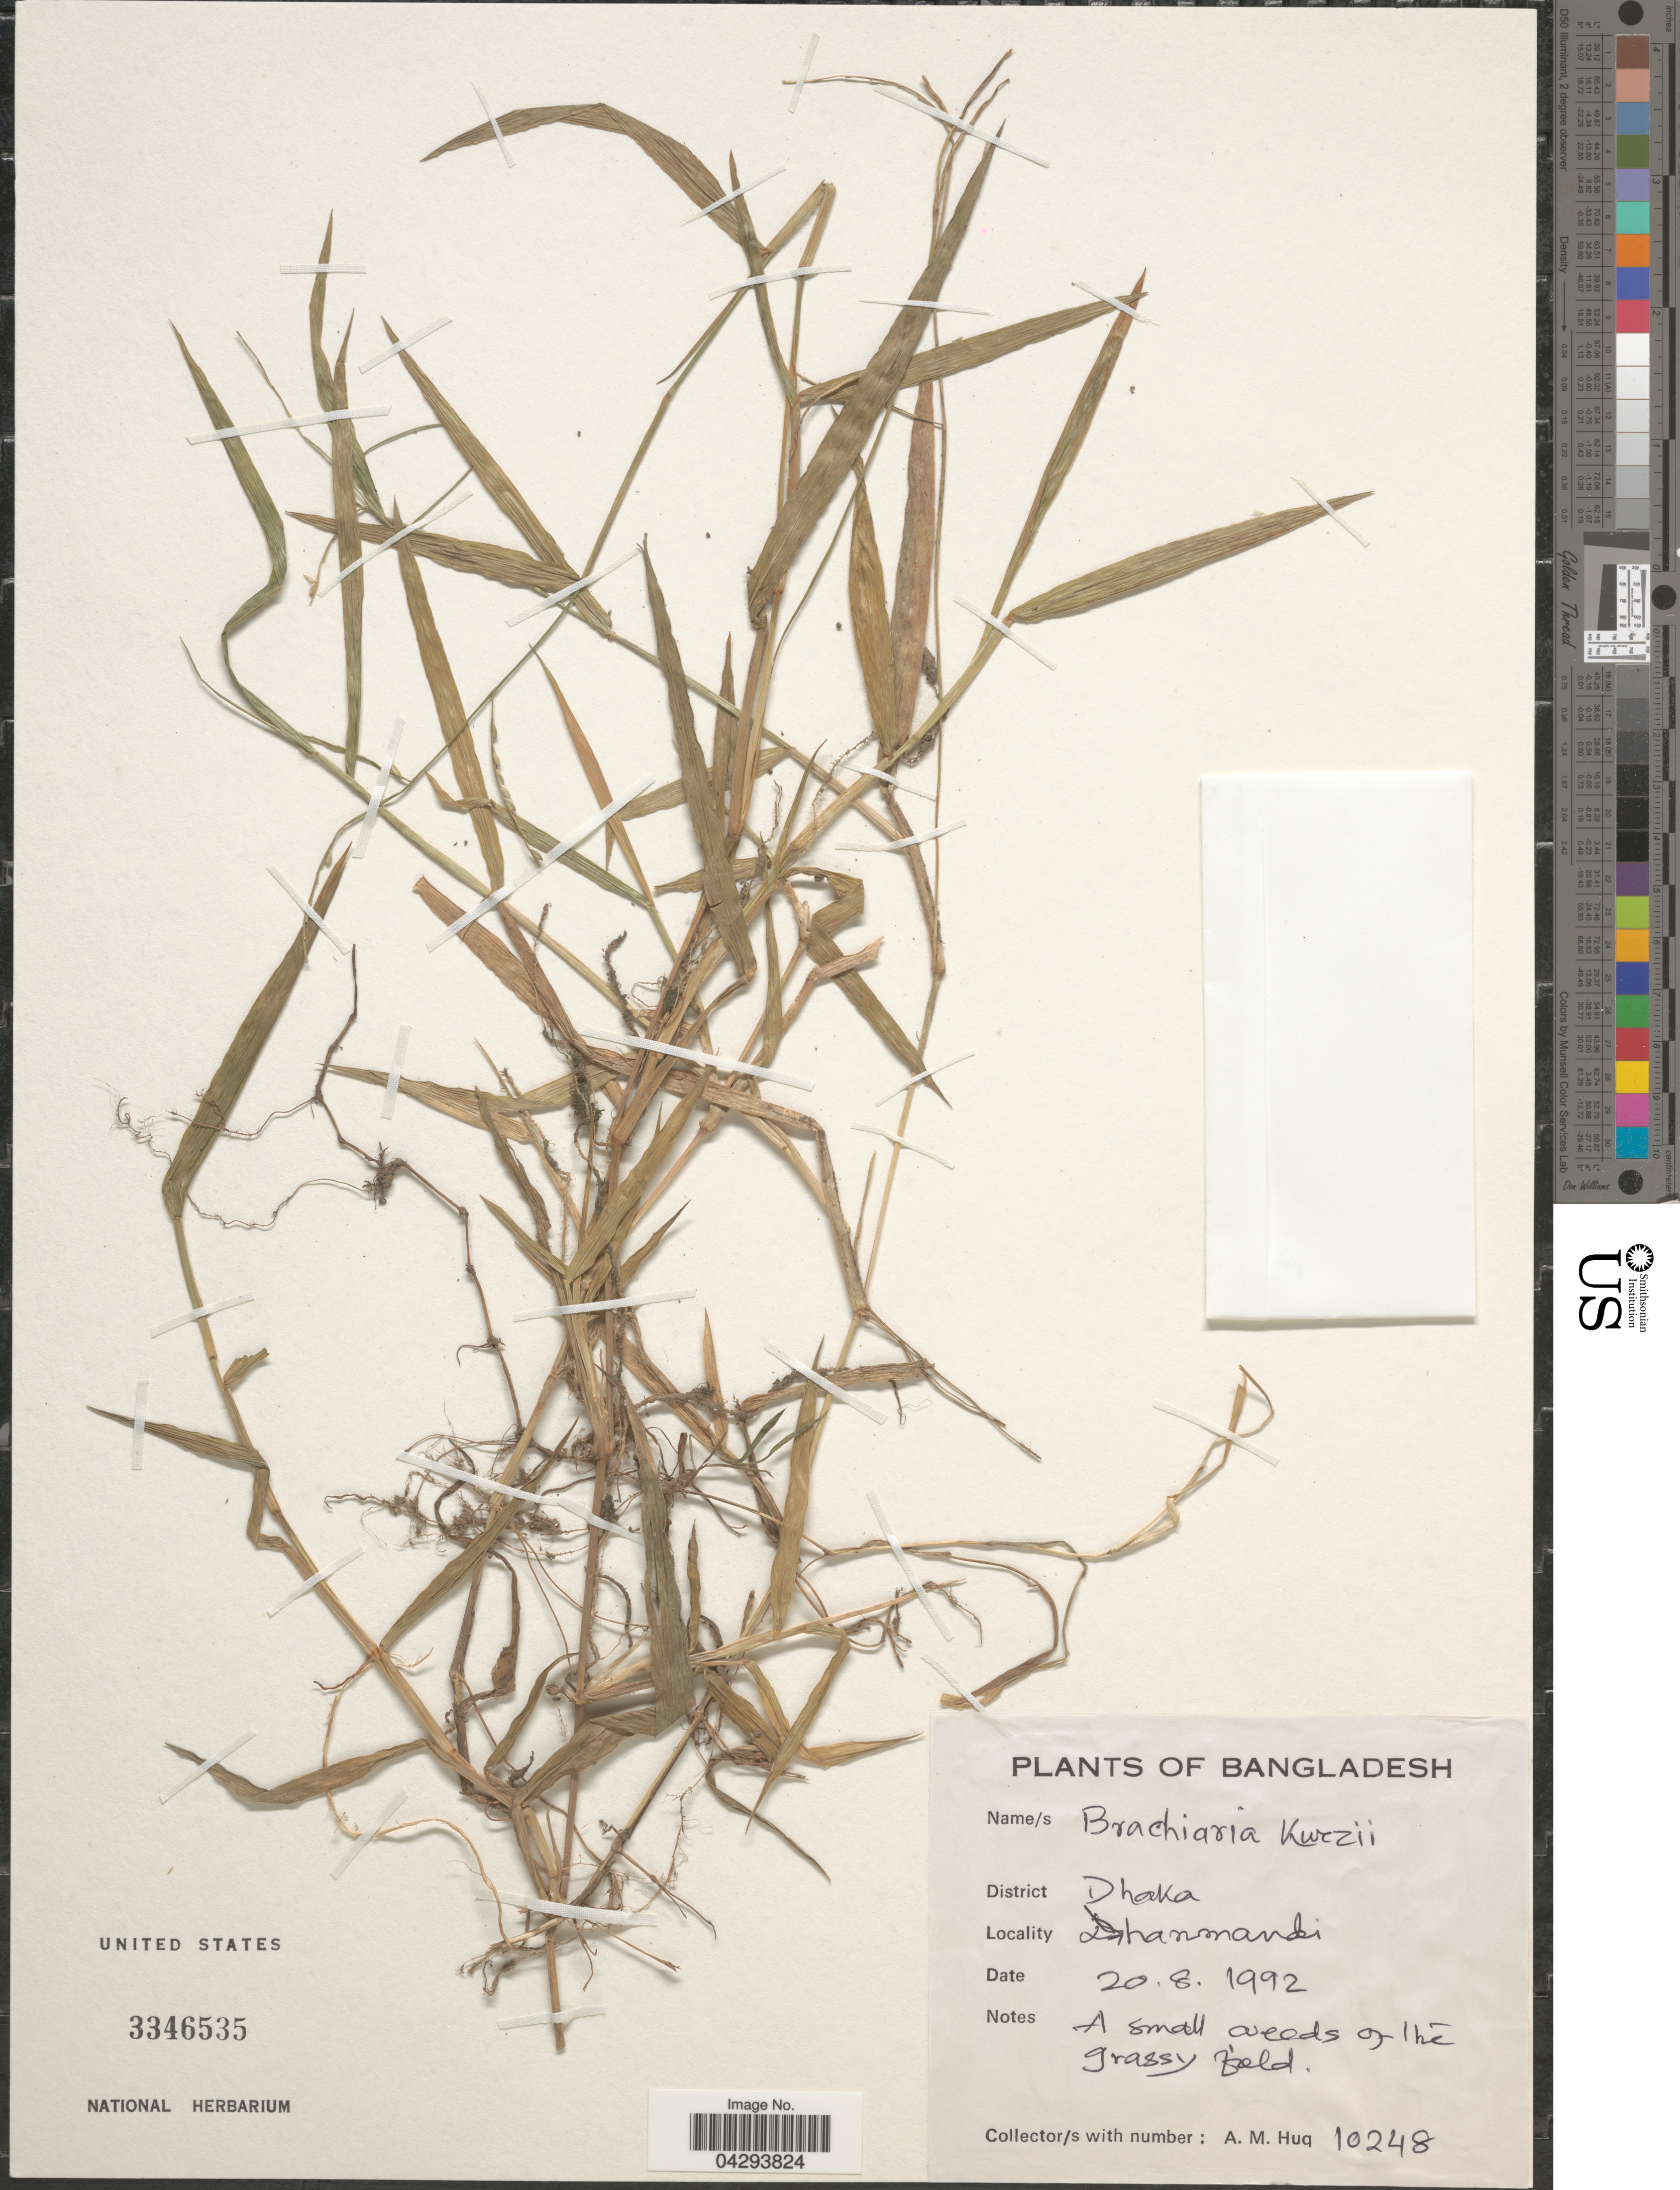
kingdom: Plantae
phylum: Tracheophyta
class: Liliopsida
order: Poales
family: Poaceae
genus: Urochloa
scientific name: Urochloa kurzii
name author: (Hook. f.) T.Q. Nguyen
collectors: A. M. Huq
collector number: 10248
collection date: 1992-08-20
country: Bangladesh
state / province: Dhaka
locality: District Dhaka. Dhanmandi.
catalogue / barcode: US 3346535